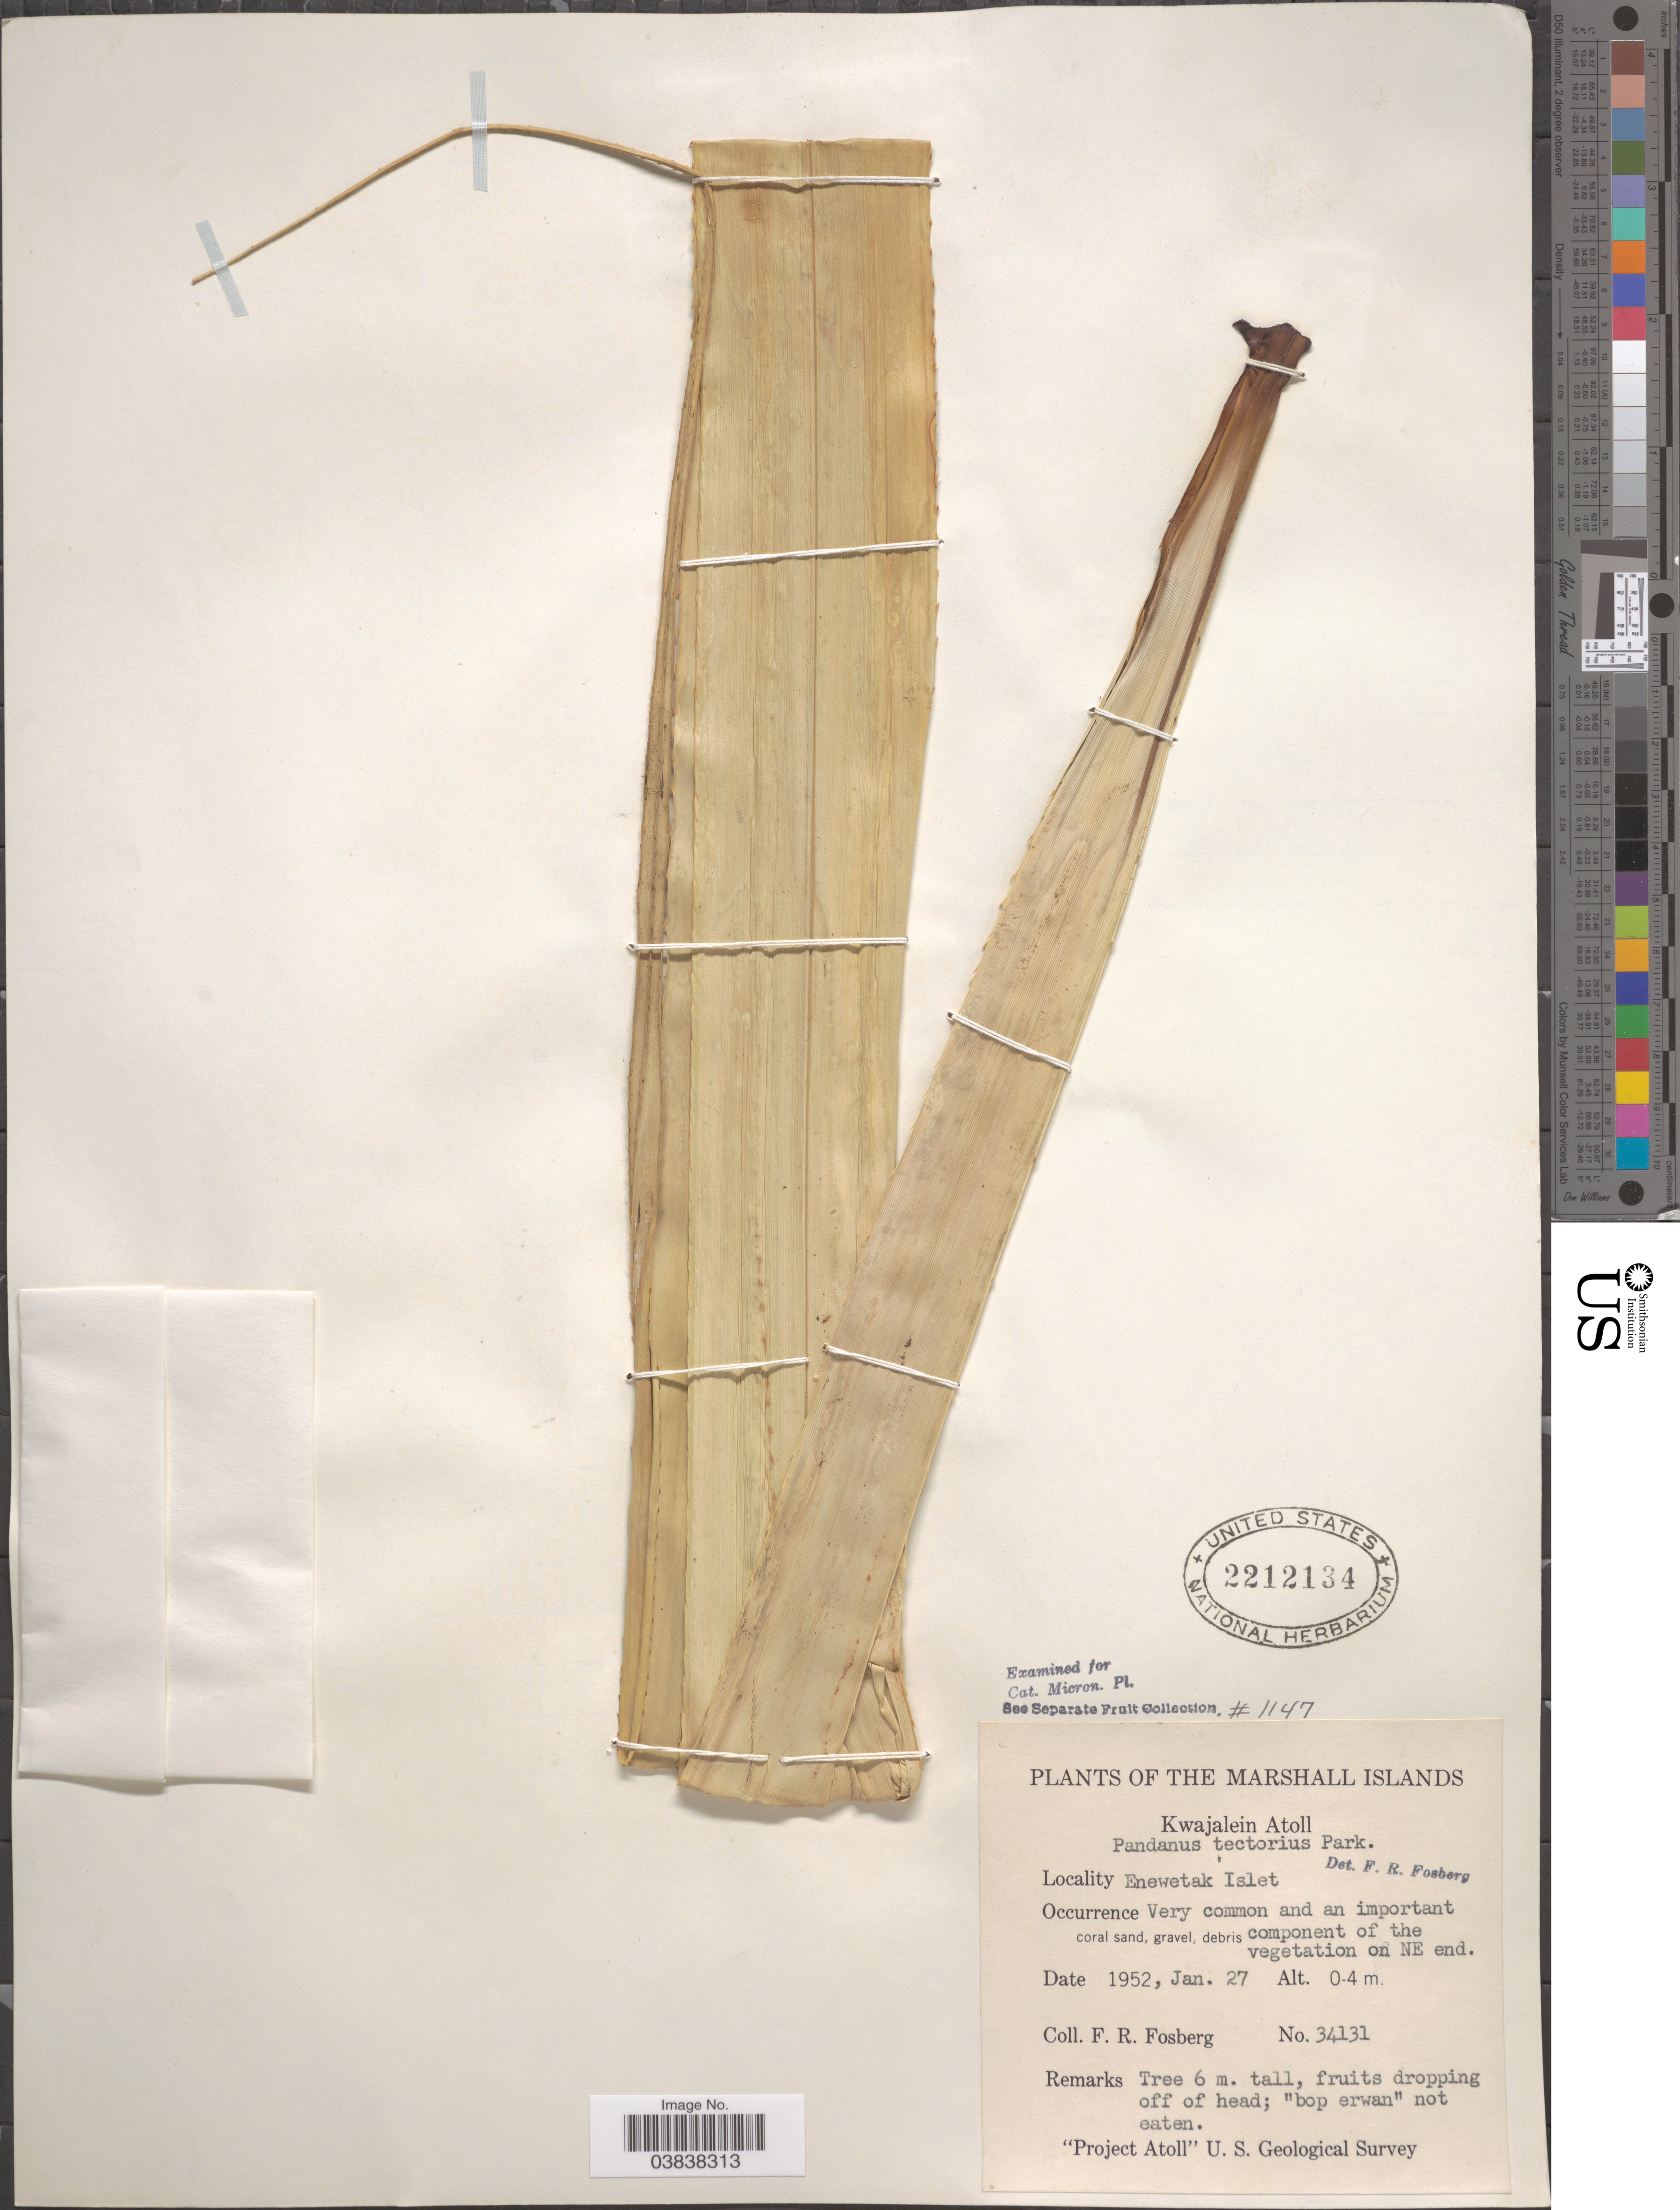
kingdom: Plantae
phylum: Tracheophyta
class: Liliopsida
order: Pandanales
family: Pandanaceae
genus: Pandanus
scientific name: Pandanus pulposus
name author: (Warb.) Martelli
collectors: F. R. Fosberg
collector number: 34131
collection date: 1952-01-27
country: Marshall Islands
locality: Kwajalein Atoll. Enewetak Islet.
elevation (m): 0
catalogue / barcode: US 2212134